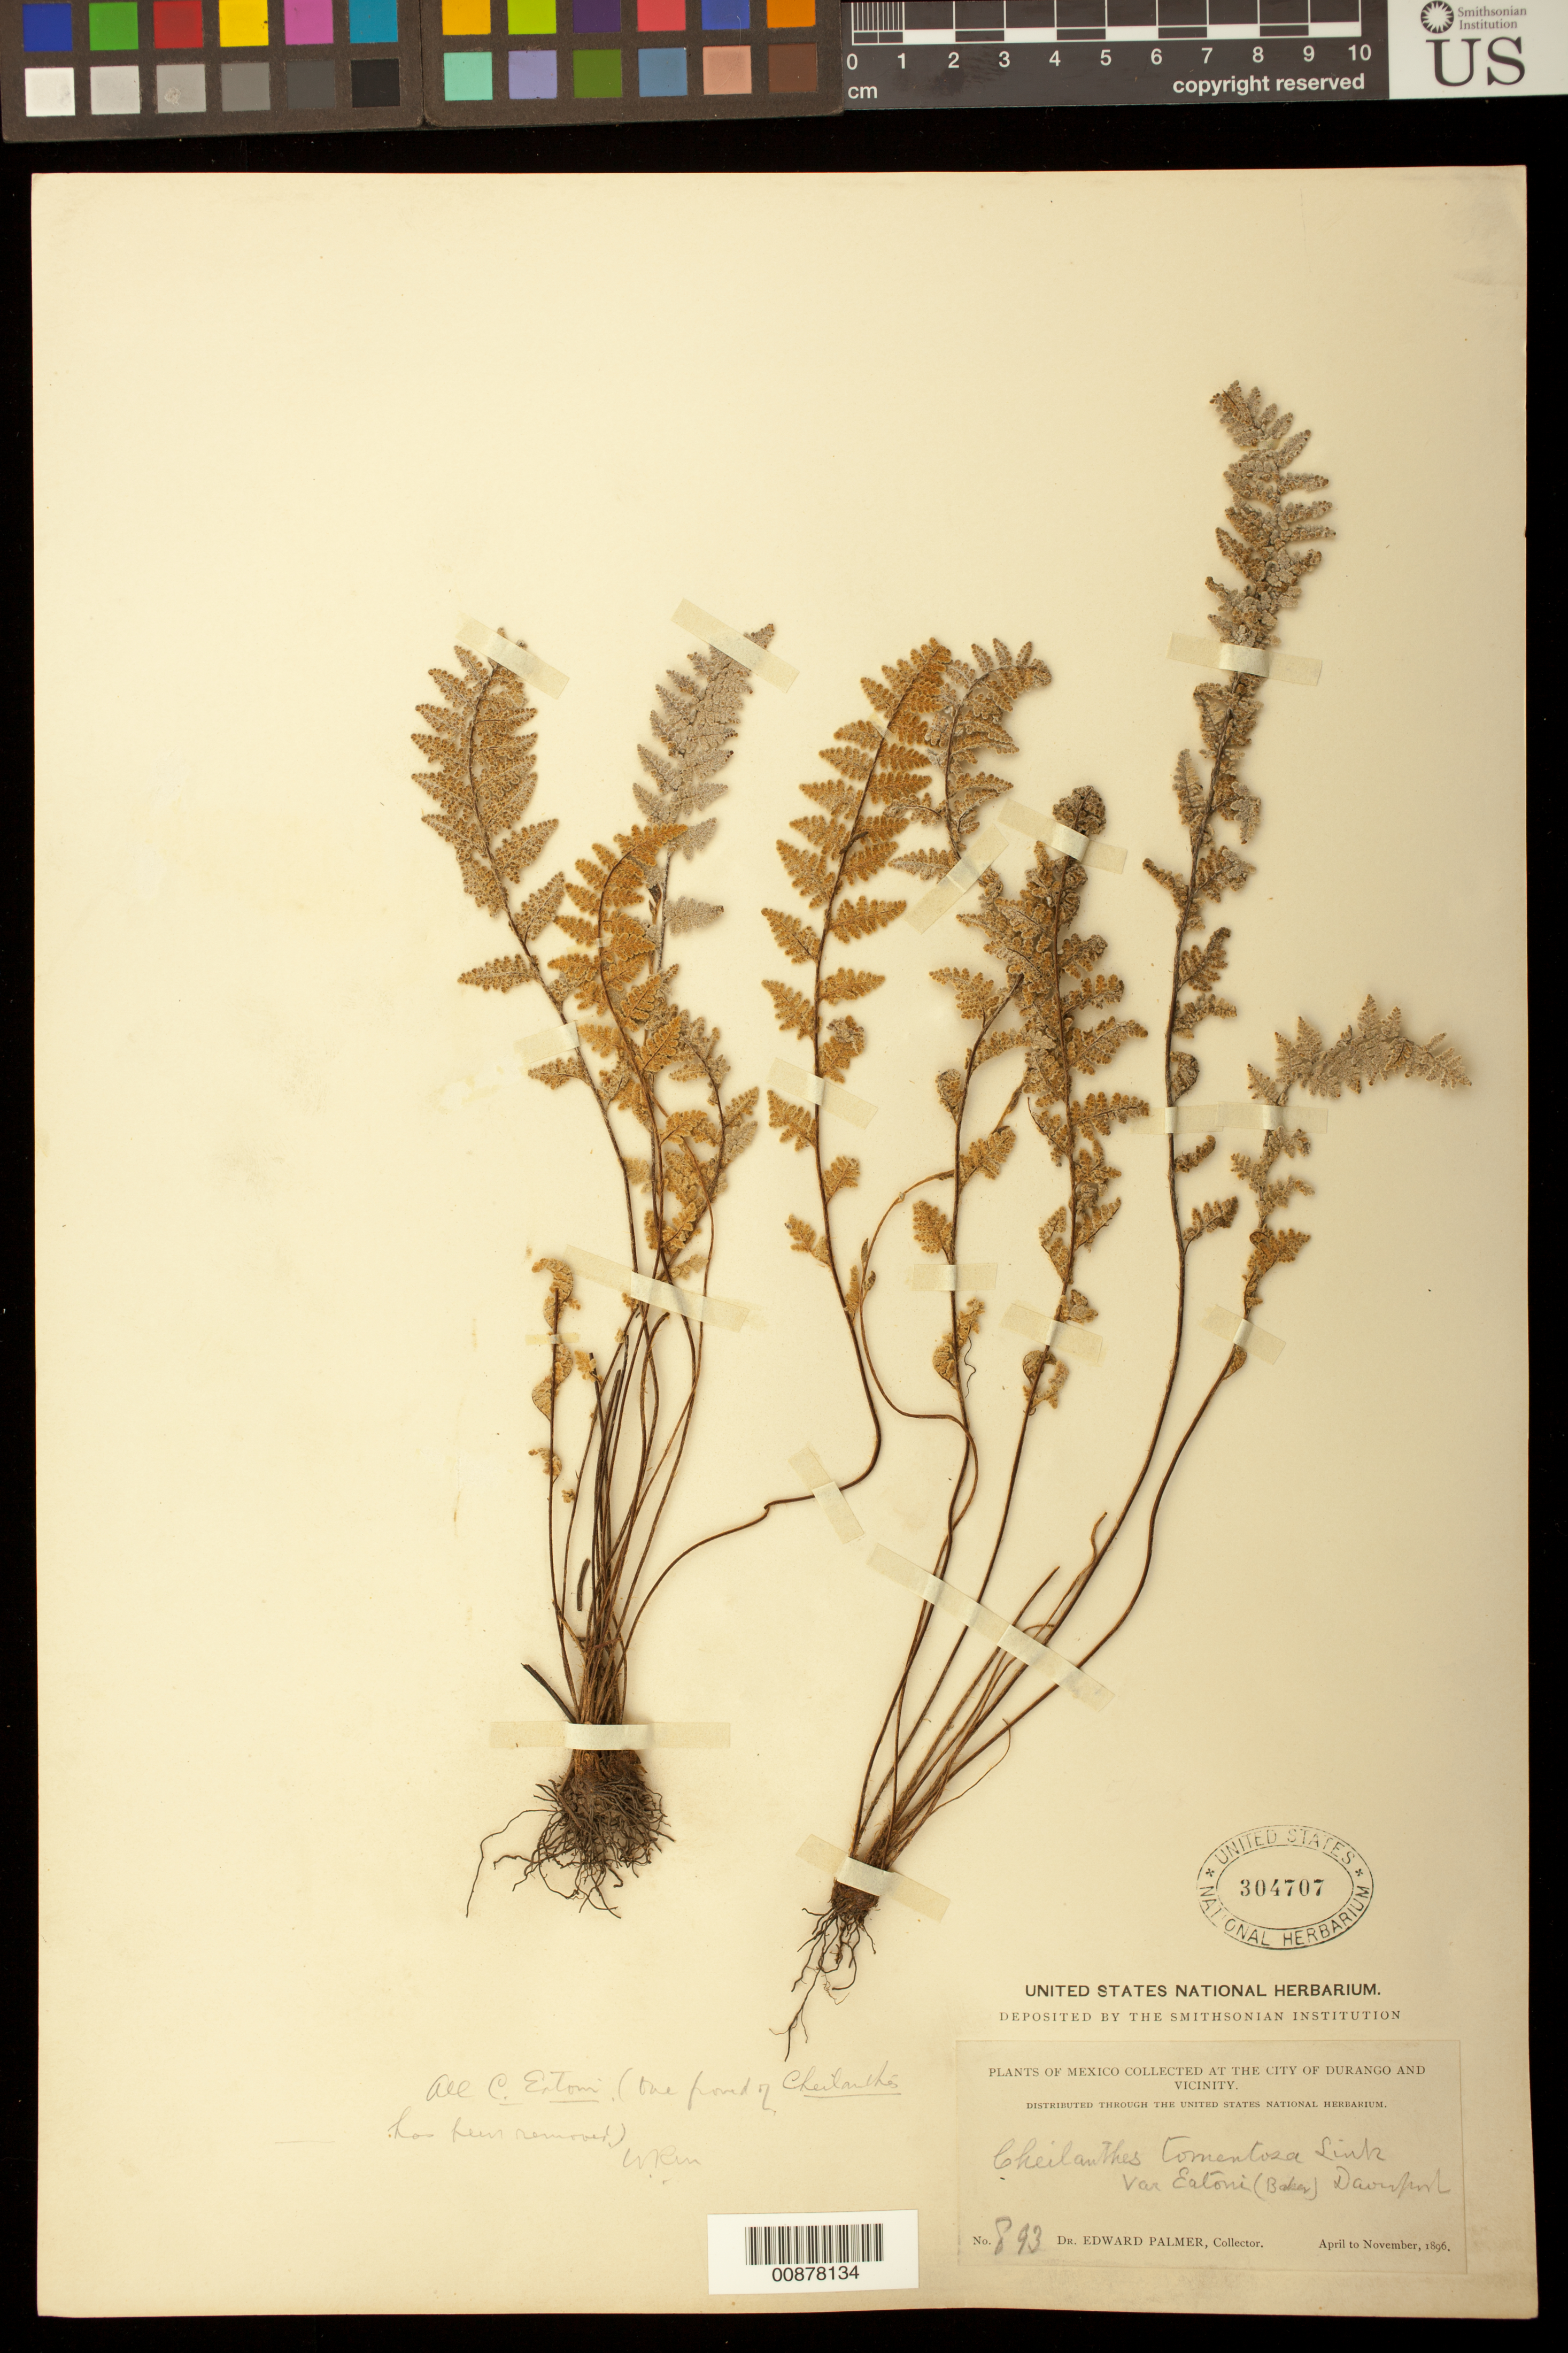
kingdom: Plantae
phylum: Tracheophyta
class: Polypodiopsida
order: Polypodiales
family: Pteridaceae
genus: Myriopteris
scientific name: Myriopteris rufa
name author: Fée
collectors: E. Palmer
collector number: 893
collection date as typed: Apr 1896 to -- Nov 1896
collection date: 1896-04/1896-11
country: Mexico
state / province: Durango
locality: City of Durango and vicinity.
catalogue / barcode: US 304707